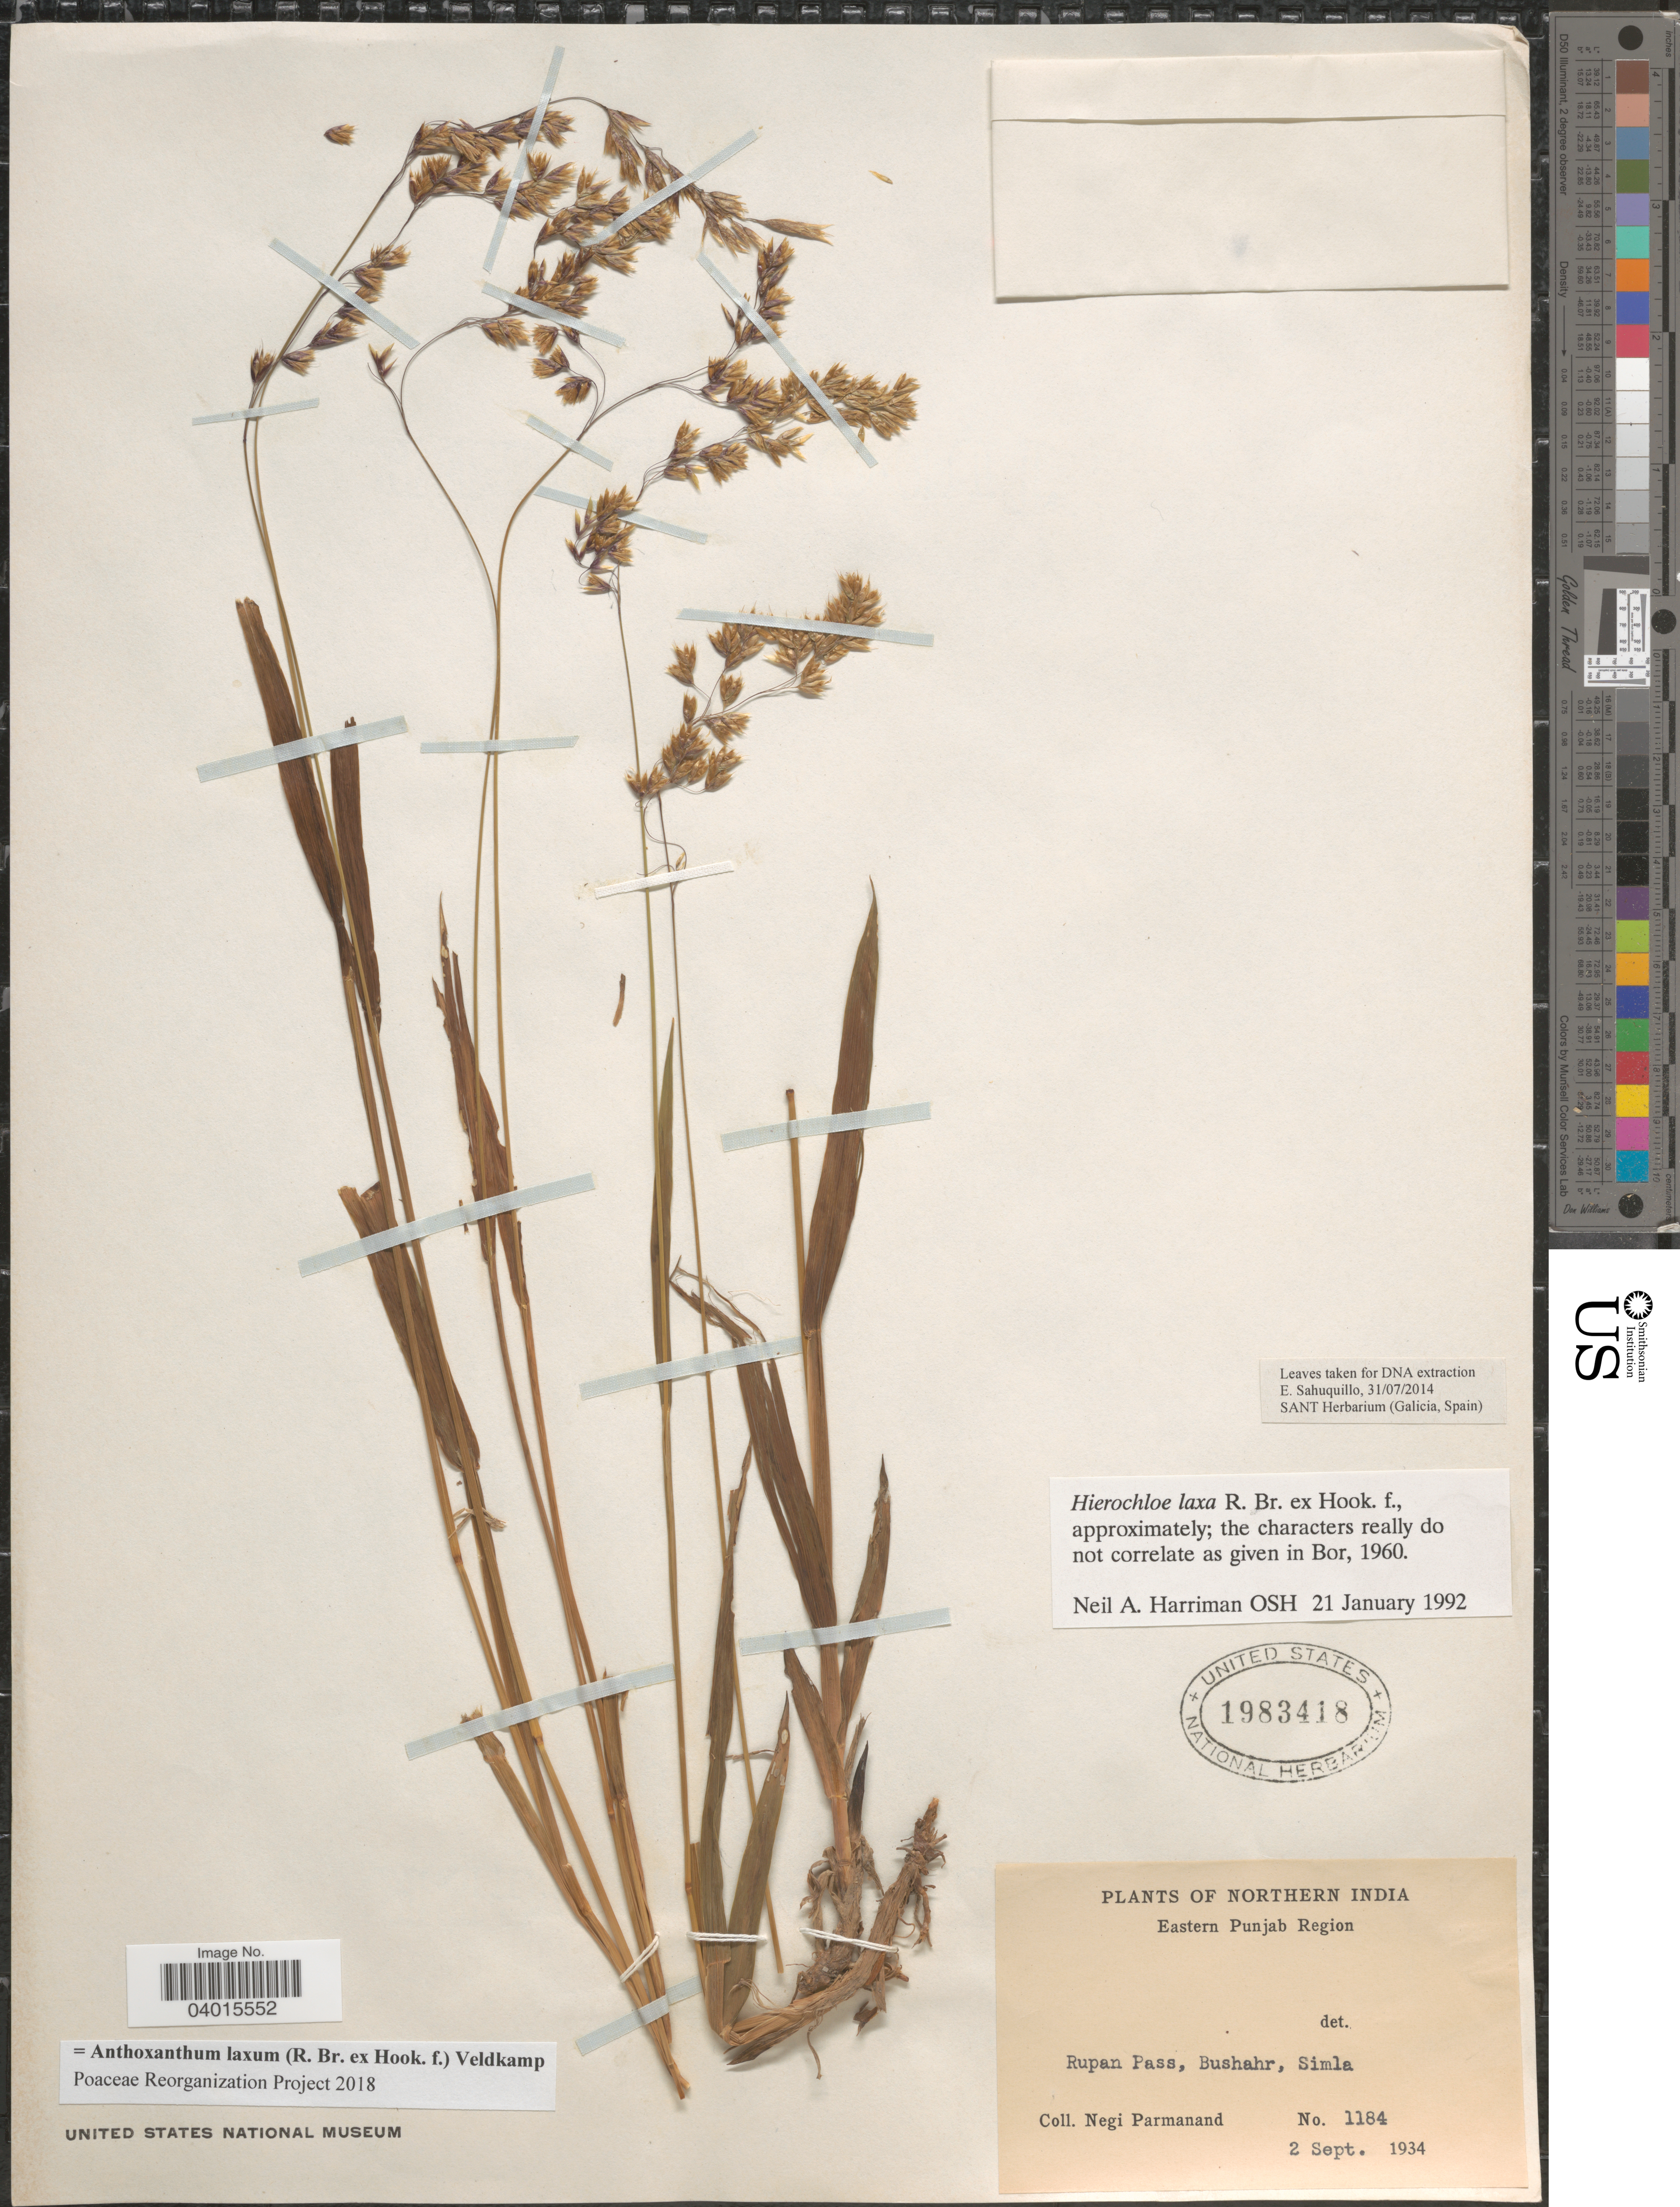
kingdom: Plantae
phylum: Tracheophyta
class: Liliopsida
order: Poales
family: Poaceae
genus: Anthoxanthum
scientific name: Anthoxanthum laxum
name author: (R. Br. ex Hook. f.) Veldkamp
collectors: N. Parmanand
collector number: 1184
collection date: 1934-09-02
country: India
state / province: Himachal Pradesh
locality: Northern India. Eastern Punjab Region. Rupan Pass, Bushahr, Simla.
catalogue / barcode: US 1983418